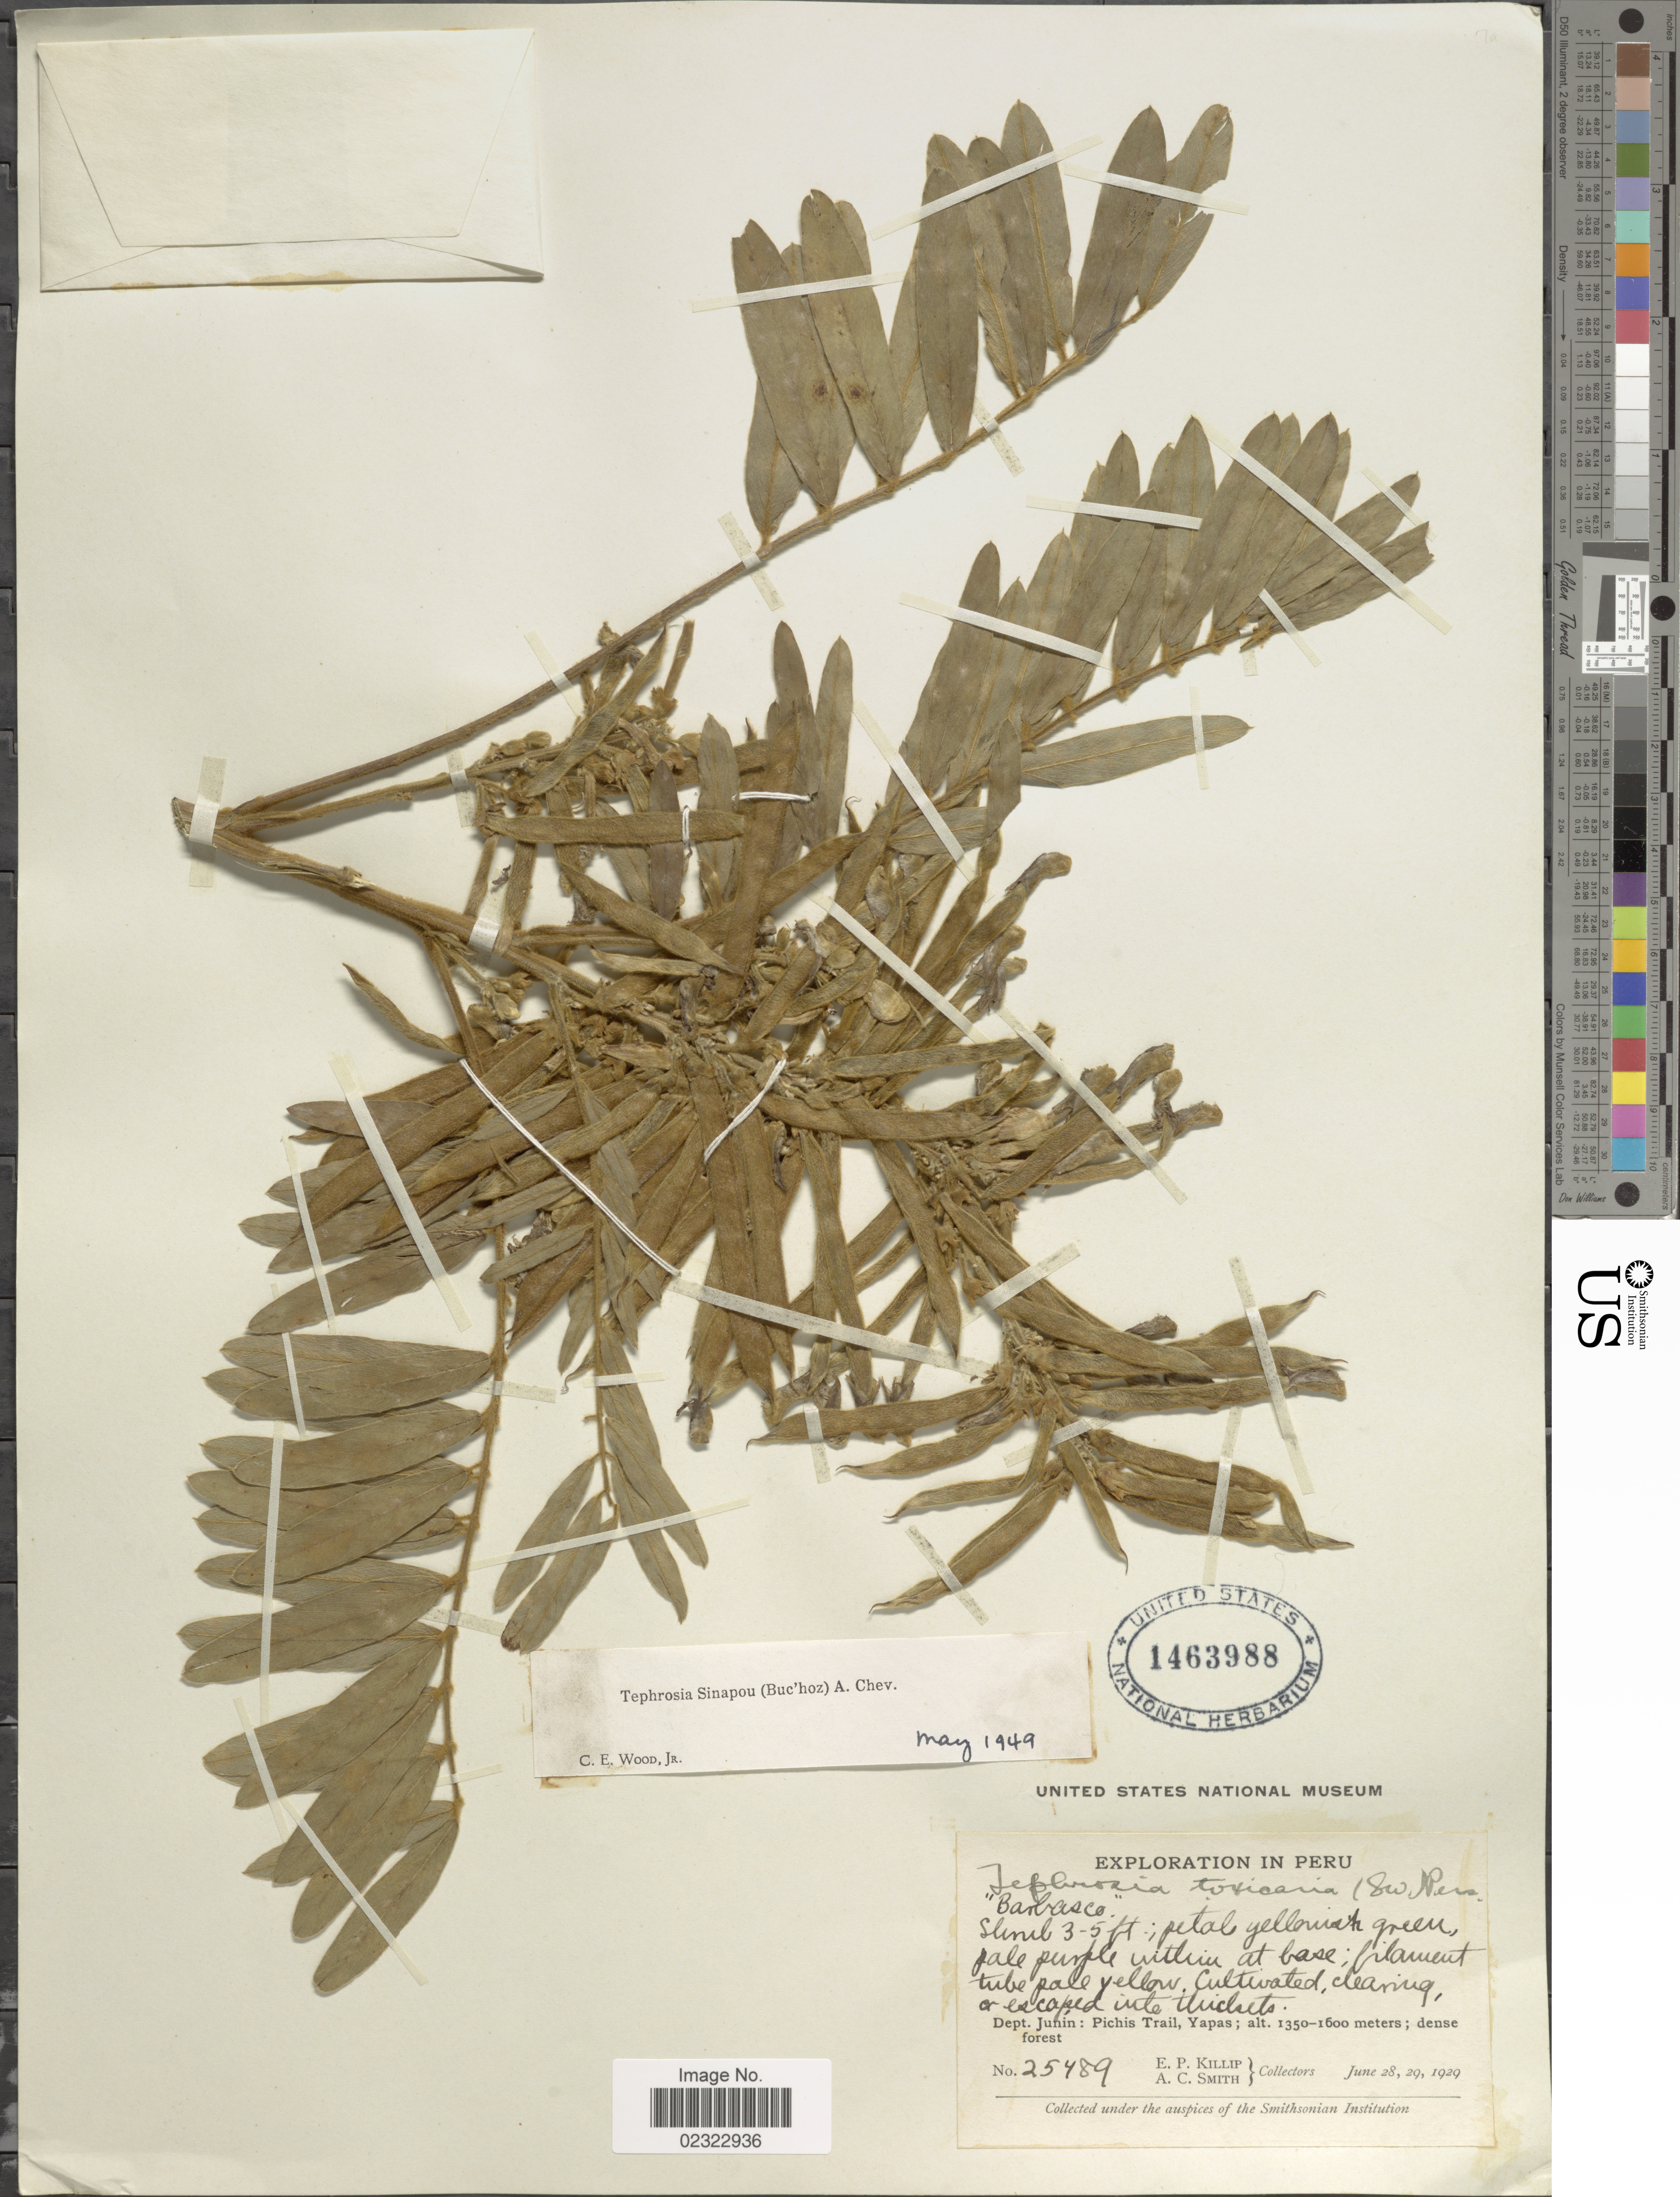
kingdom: Plantae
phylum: Tracheophyta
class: Magnoliopsida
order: Fabales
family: Fabaceae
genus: Tephrosia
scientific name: Tephrosia sinapou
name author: (Buc'hoz) A. Chev.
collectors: E. P. Killip & A. C. Smith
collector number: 25489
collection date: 1929-06-28/1929-06-29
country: Peru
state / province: Junín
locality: Dept. Junin Pichis Trail, Yapas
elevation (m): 1350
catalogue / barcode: US 1463988